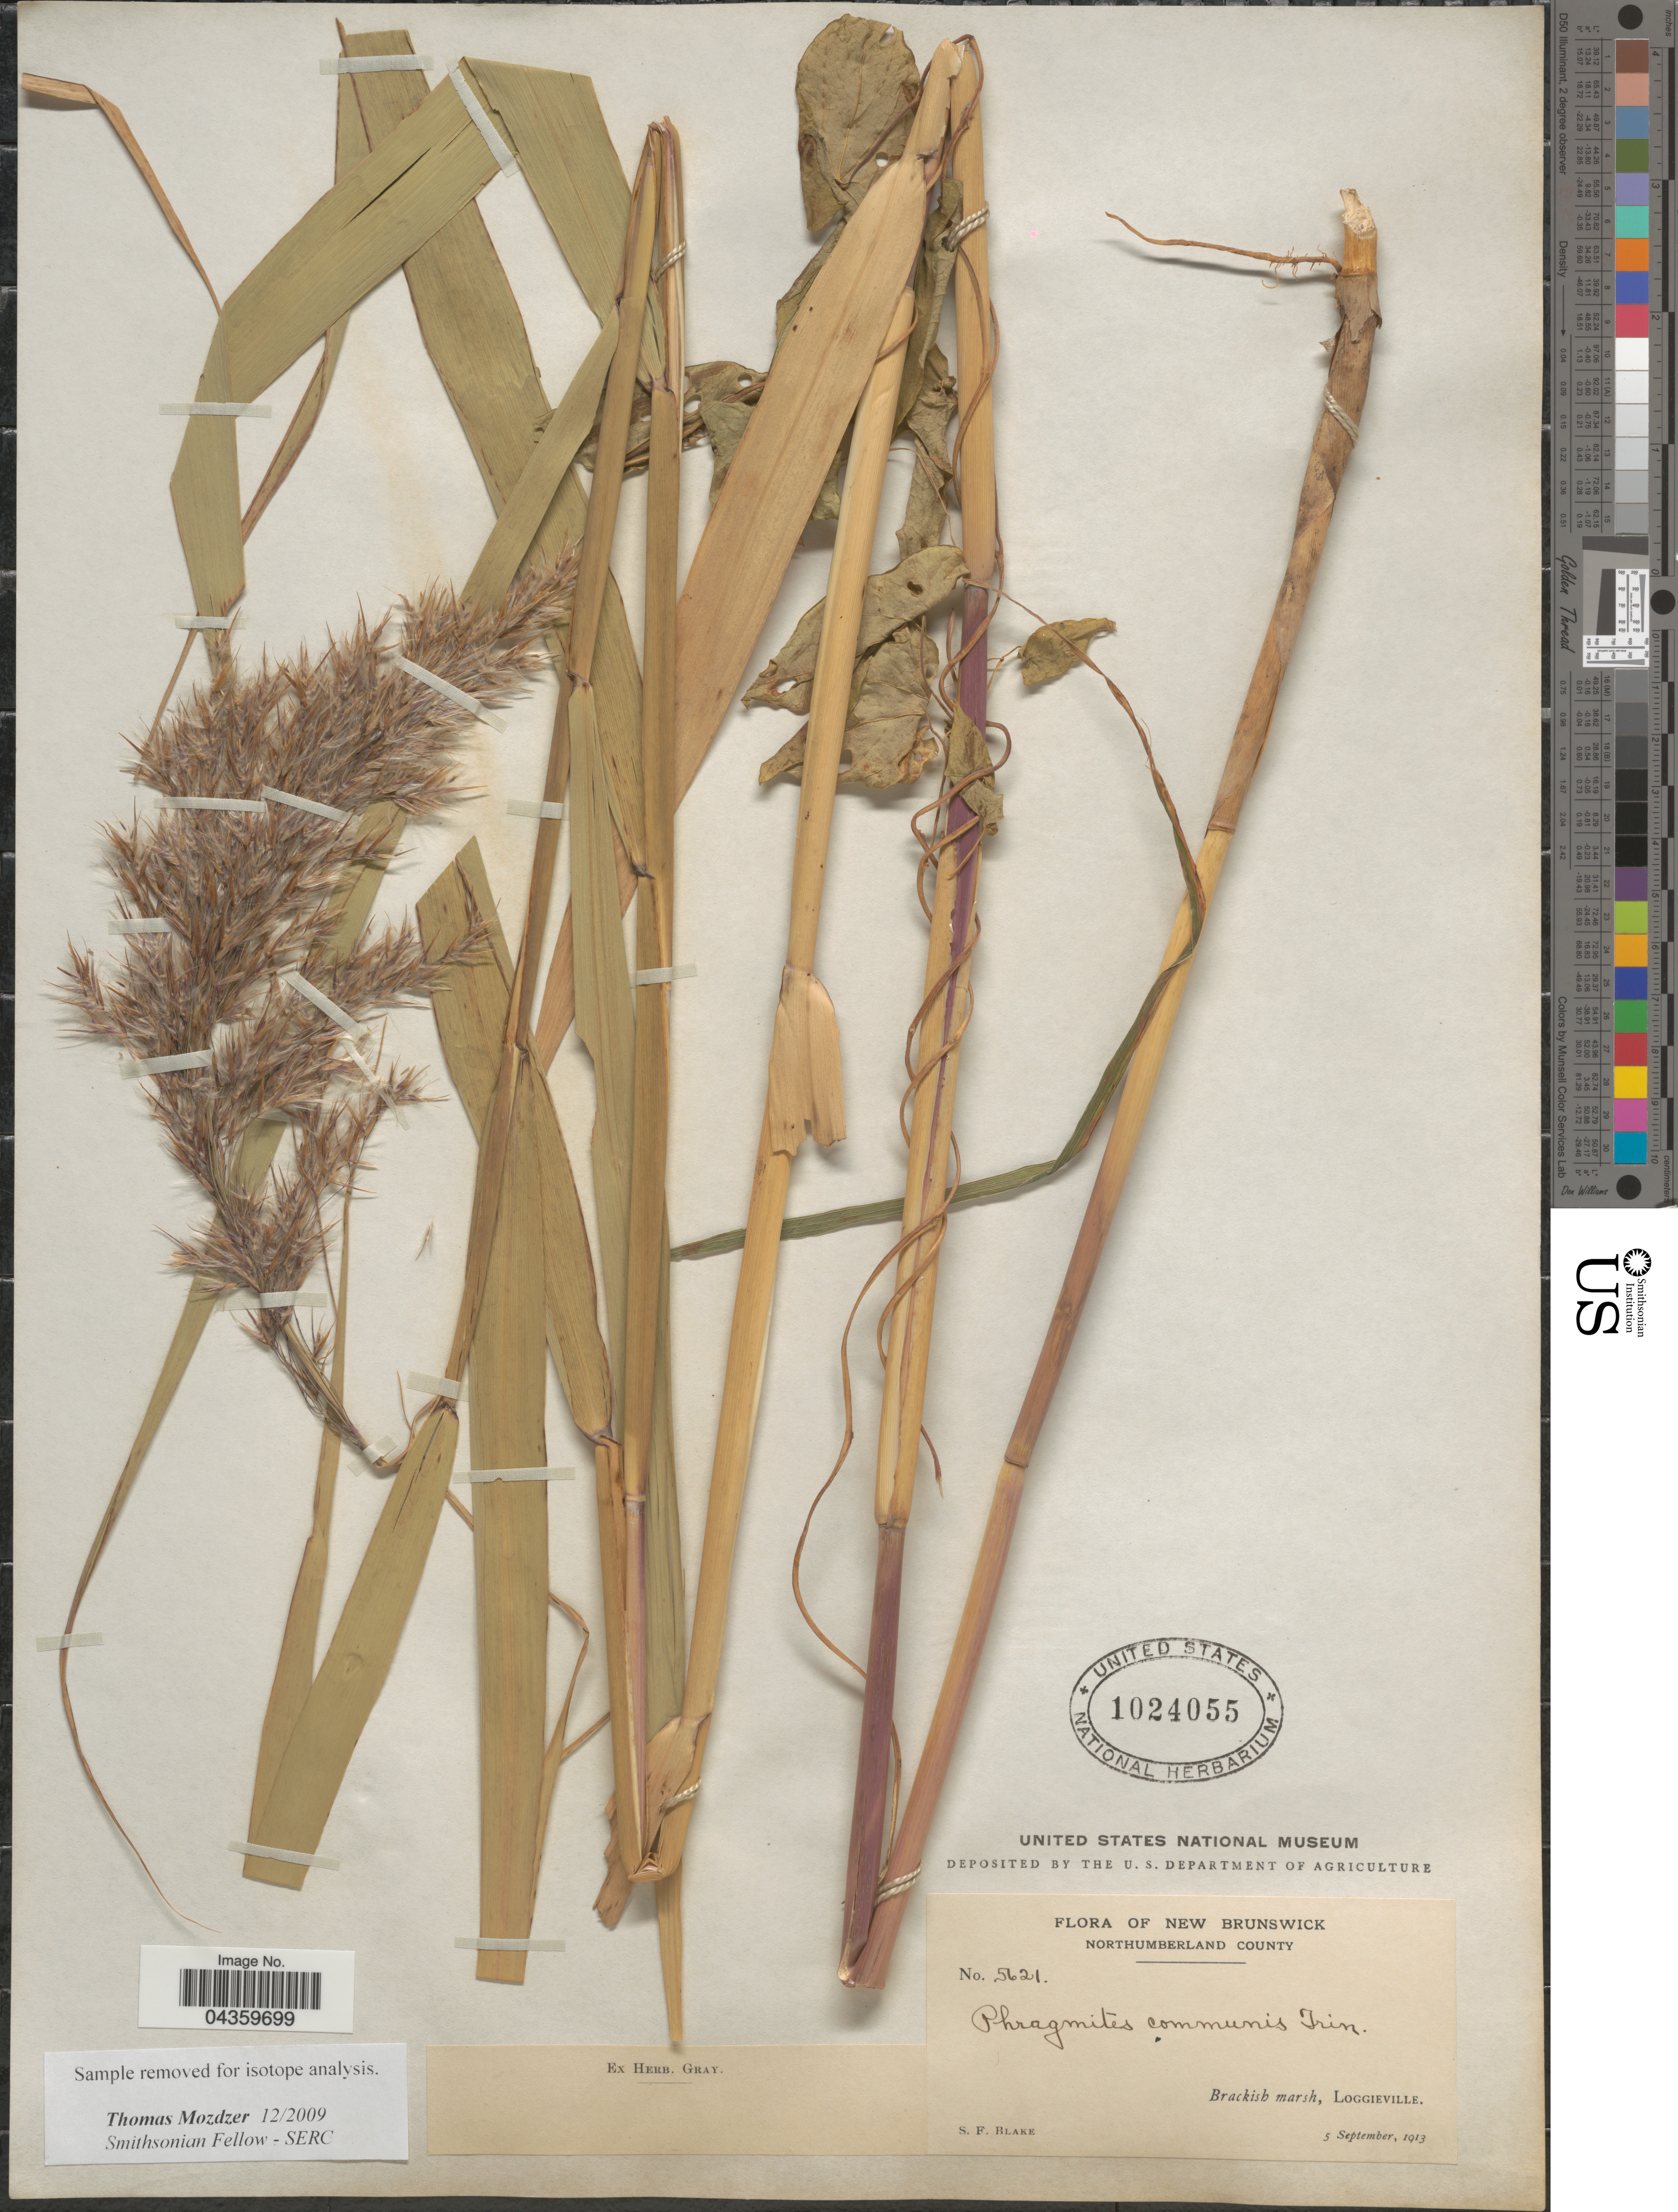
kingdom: Plantae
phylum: Tracheophyta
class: Liliopsida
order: Poales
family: Poaceae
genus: Phragmites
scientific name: Phragmites australis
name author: (Cav.) Trin. ex Steud.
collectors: S. Blake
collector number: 5621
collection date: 1913-09-05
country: Canada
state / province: New Brunswick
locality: Northumberland County. Brackish marsh, Loggieville.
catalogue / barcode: US 1024055